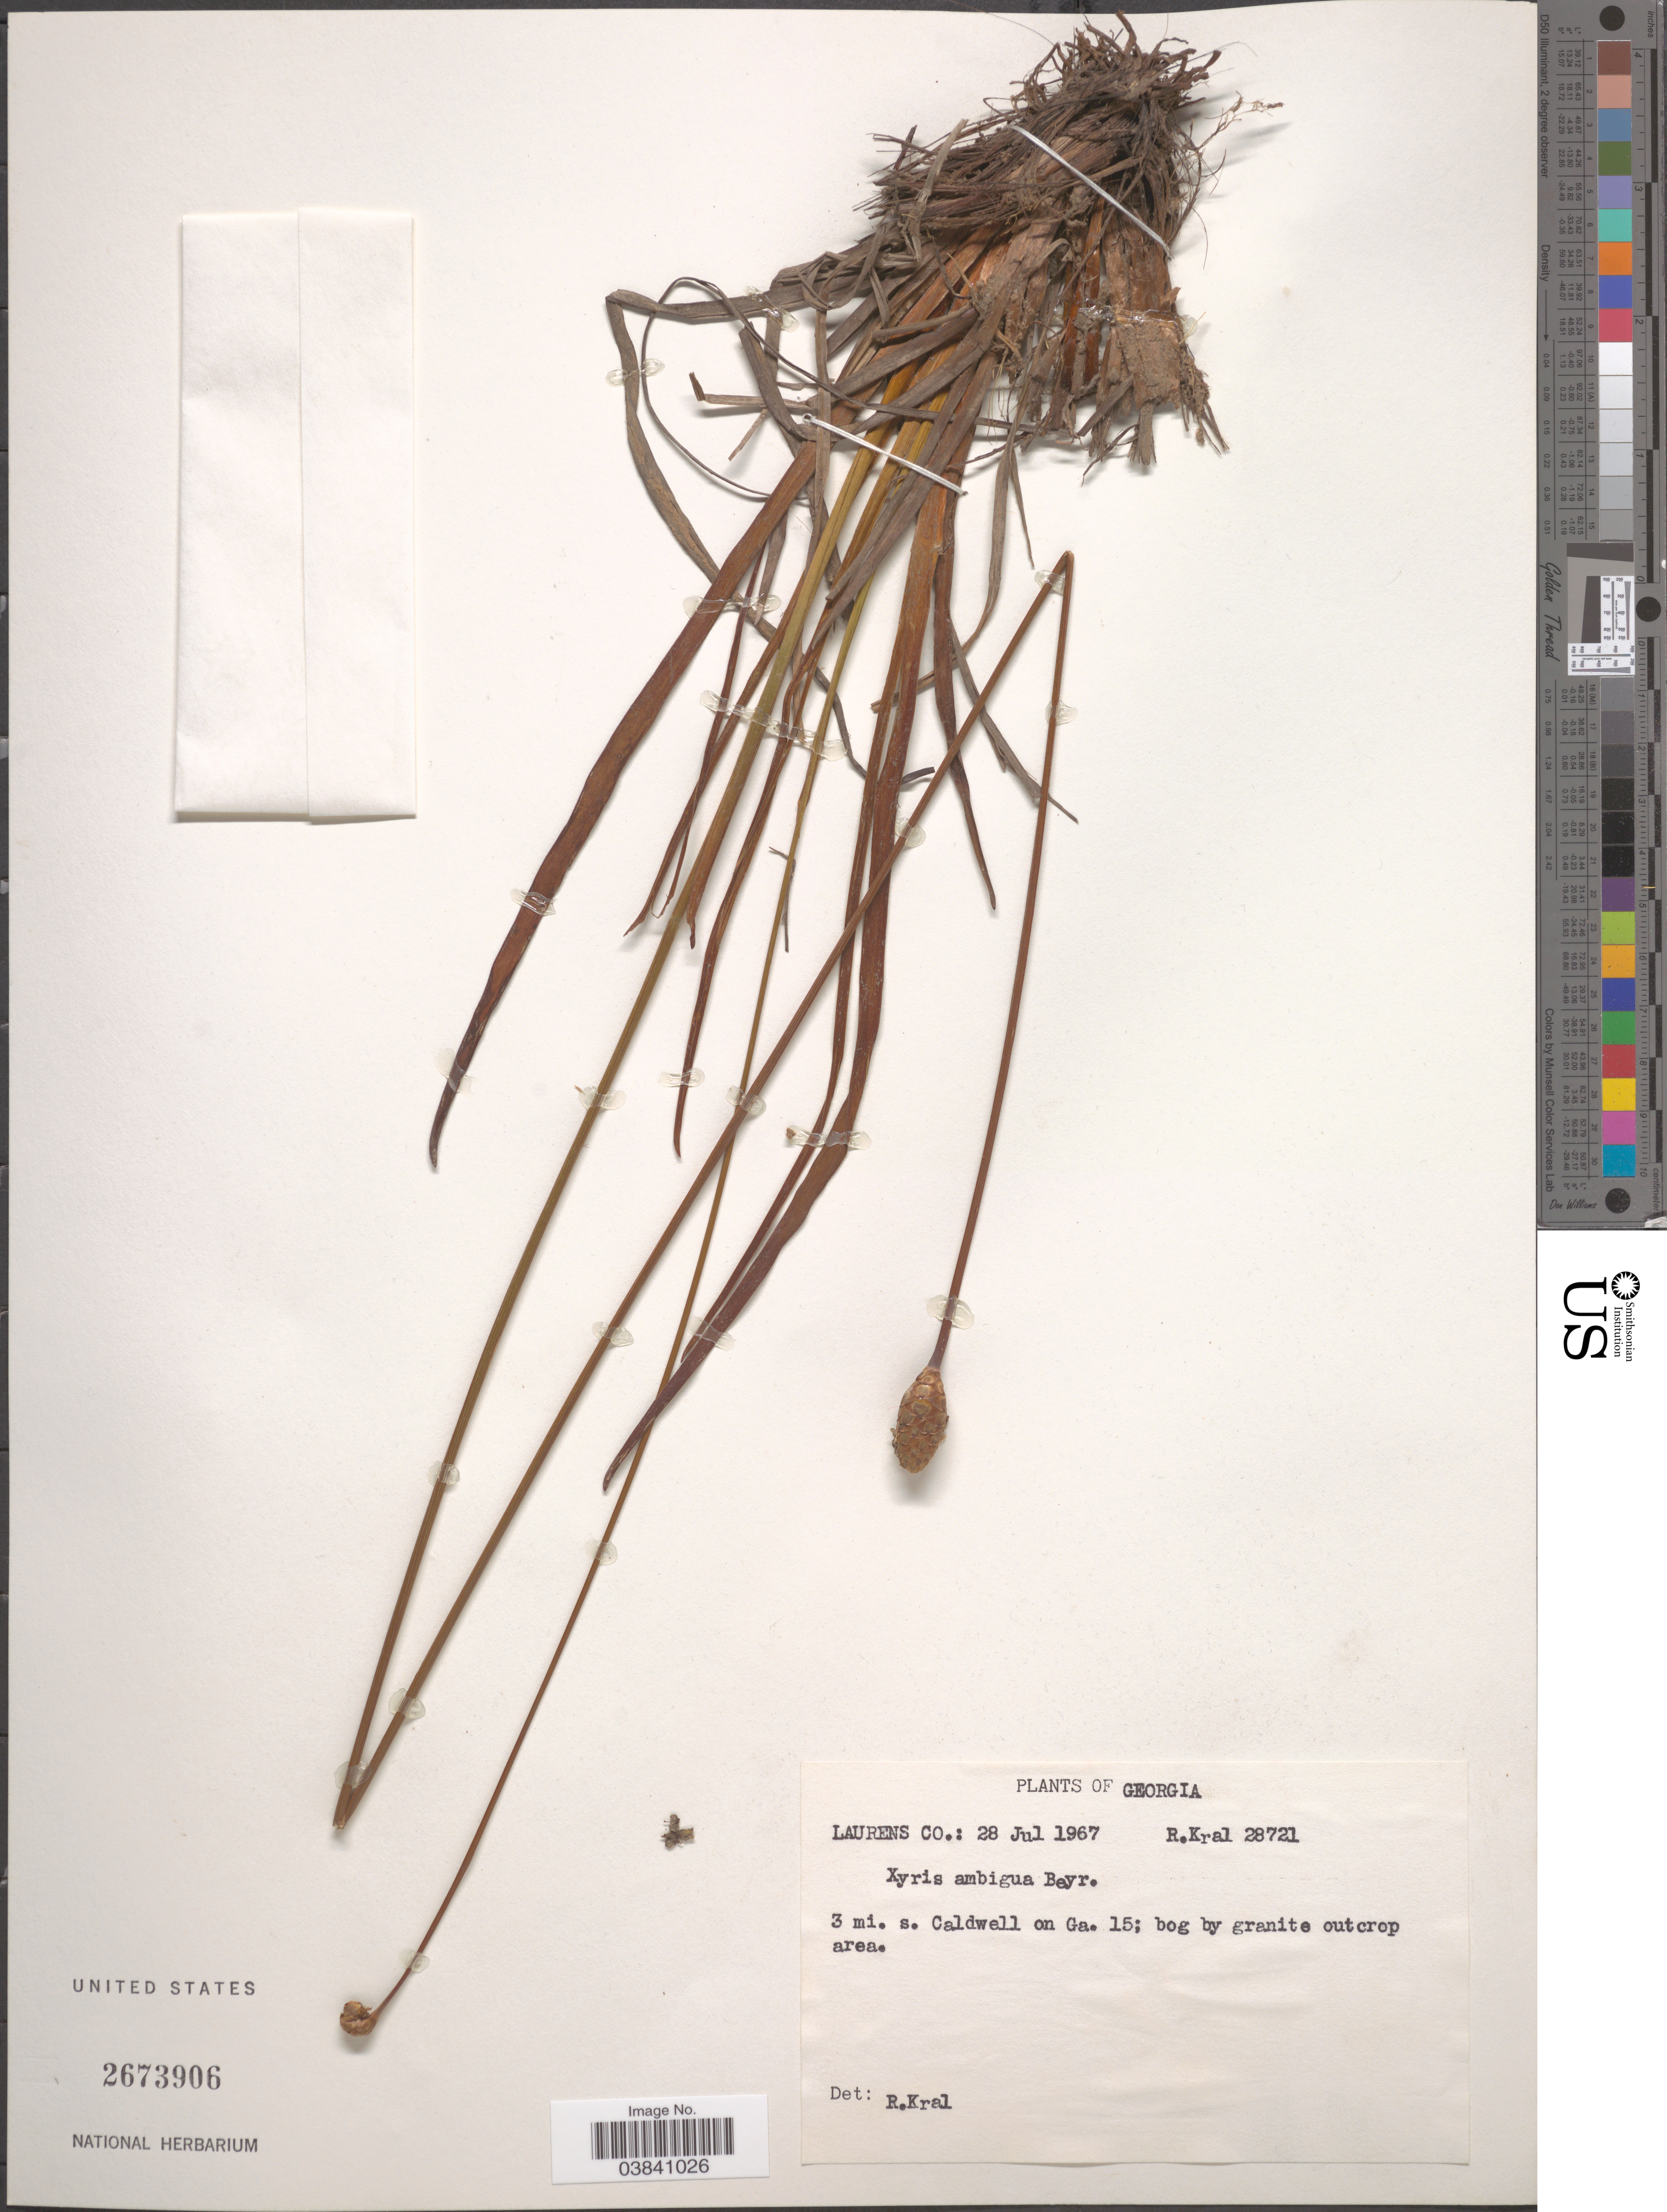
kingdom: Plantae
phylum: Tracheophyta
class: Liliopsida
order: Poales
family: Xyridaceae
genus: Xyris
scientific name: Xyris ambigua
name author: Beyr. ex Kunth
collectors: R. Kral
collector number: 28721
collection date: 1957-07-28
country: United States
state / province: Georgia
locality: Laurens Co. 3 mi. s. Caldwell on Ga. 15.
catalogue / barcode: US 2673906